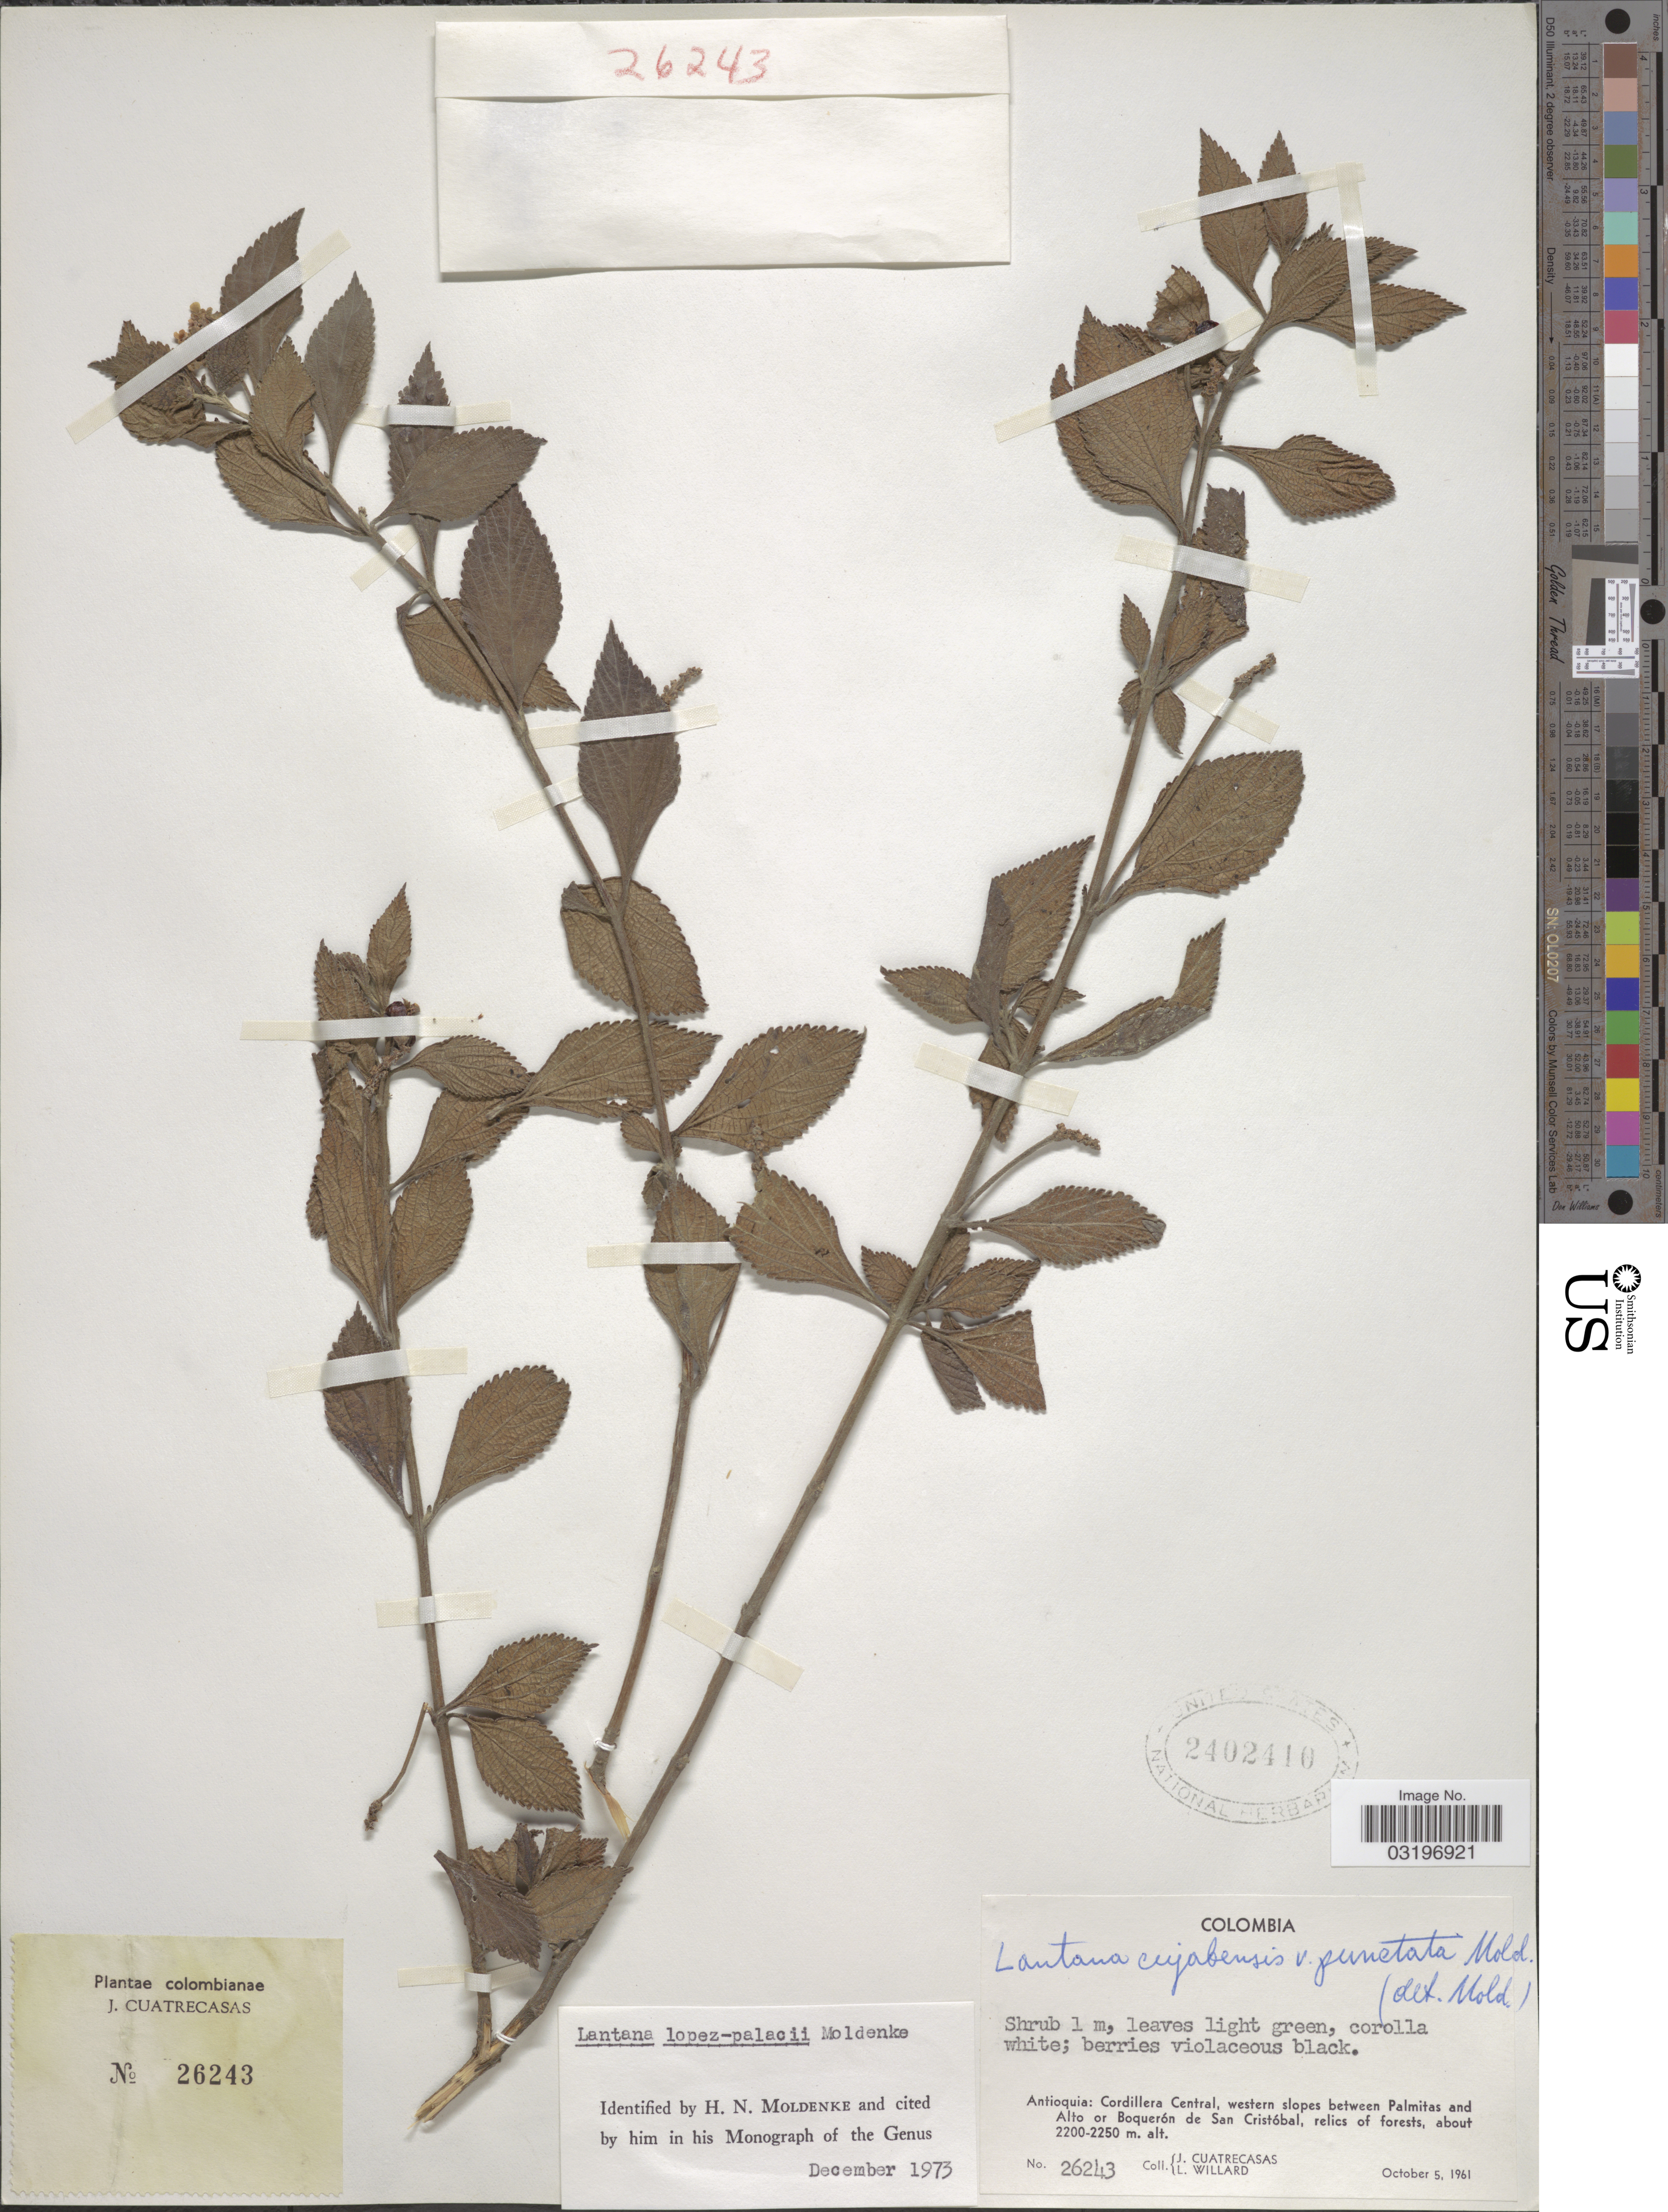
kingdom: Plantae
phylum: Tracheophyta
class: Magnoliopsida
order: Lamiales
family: Verbenaceae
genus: Lantana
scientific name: Lantana lopez-palacii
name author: Moldenke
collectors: J. Cuatrecasas & L. Willard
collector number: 26243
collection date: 1961-10-05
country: Colombia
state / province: Antioquia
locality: Cordillera Central, western slopes between Palmitas and Alto or Boquerón de San Cristóbal.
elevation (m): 2200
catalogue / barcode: US 2402410